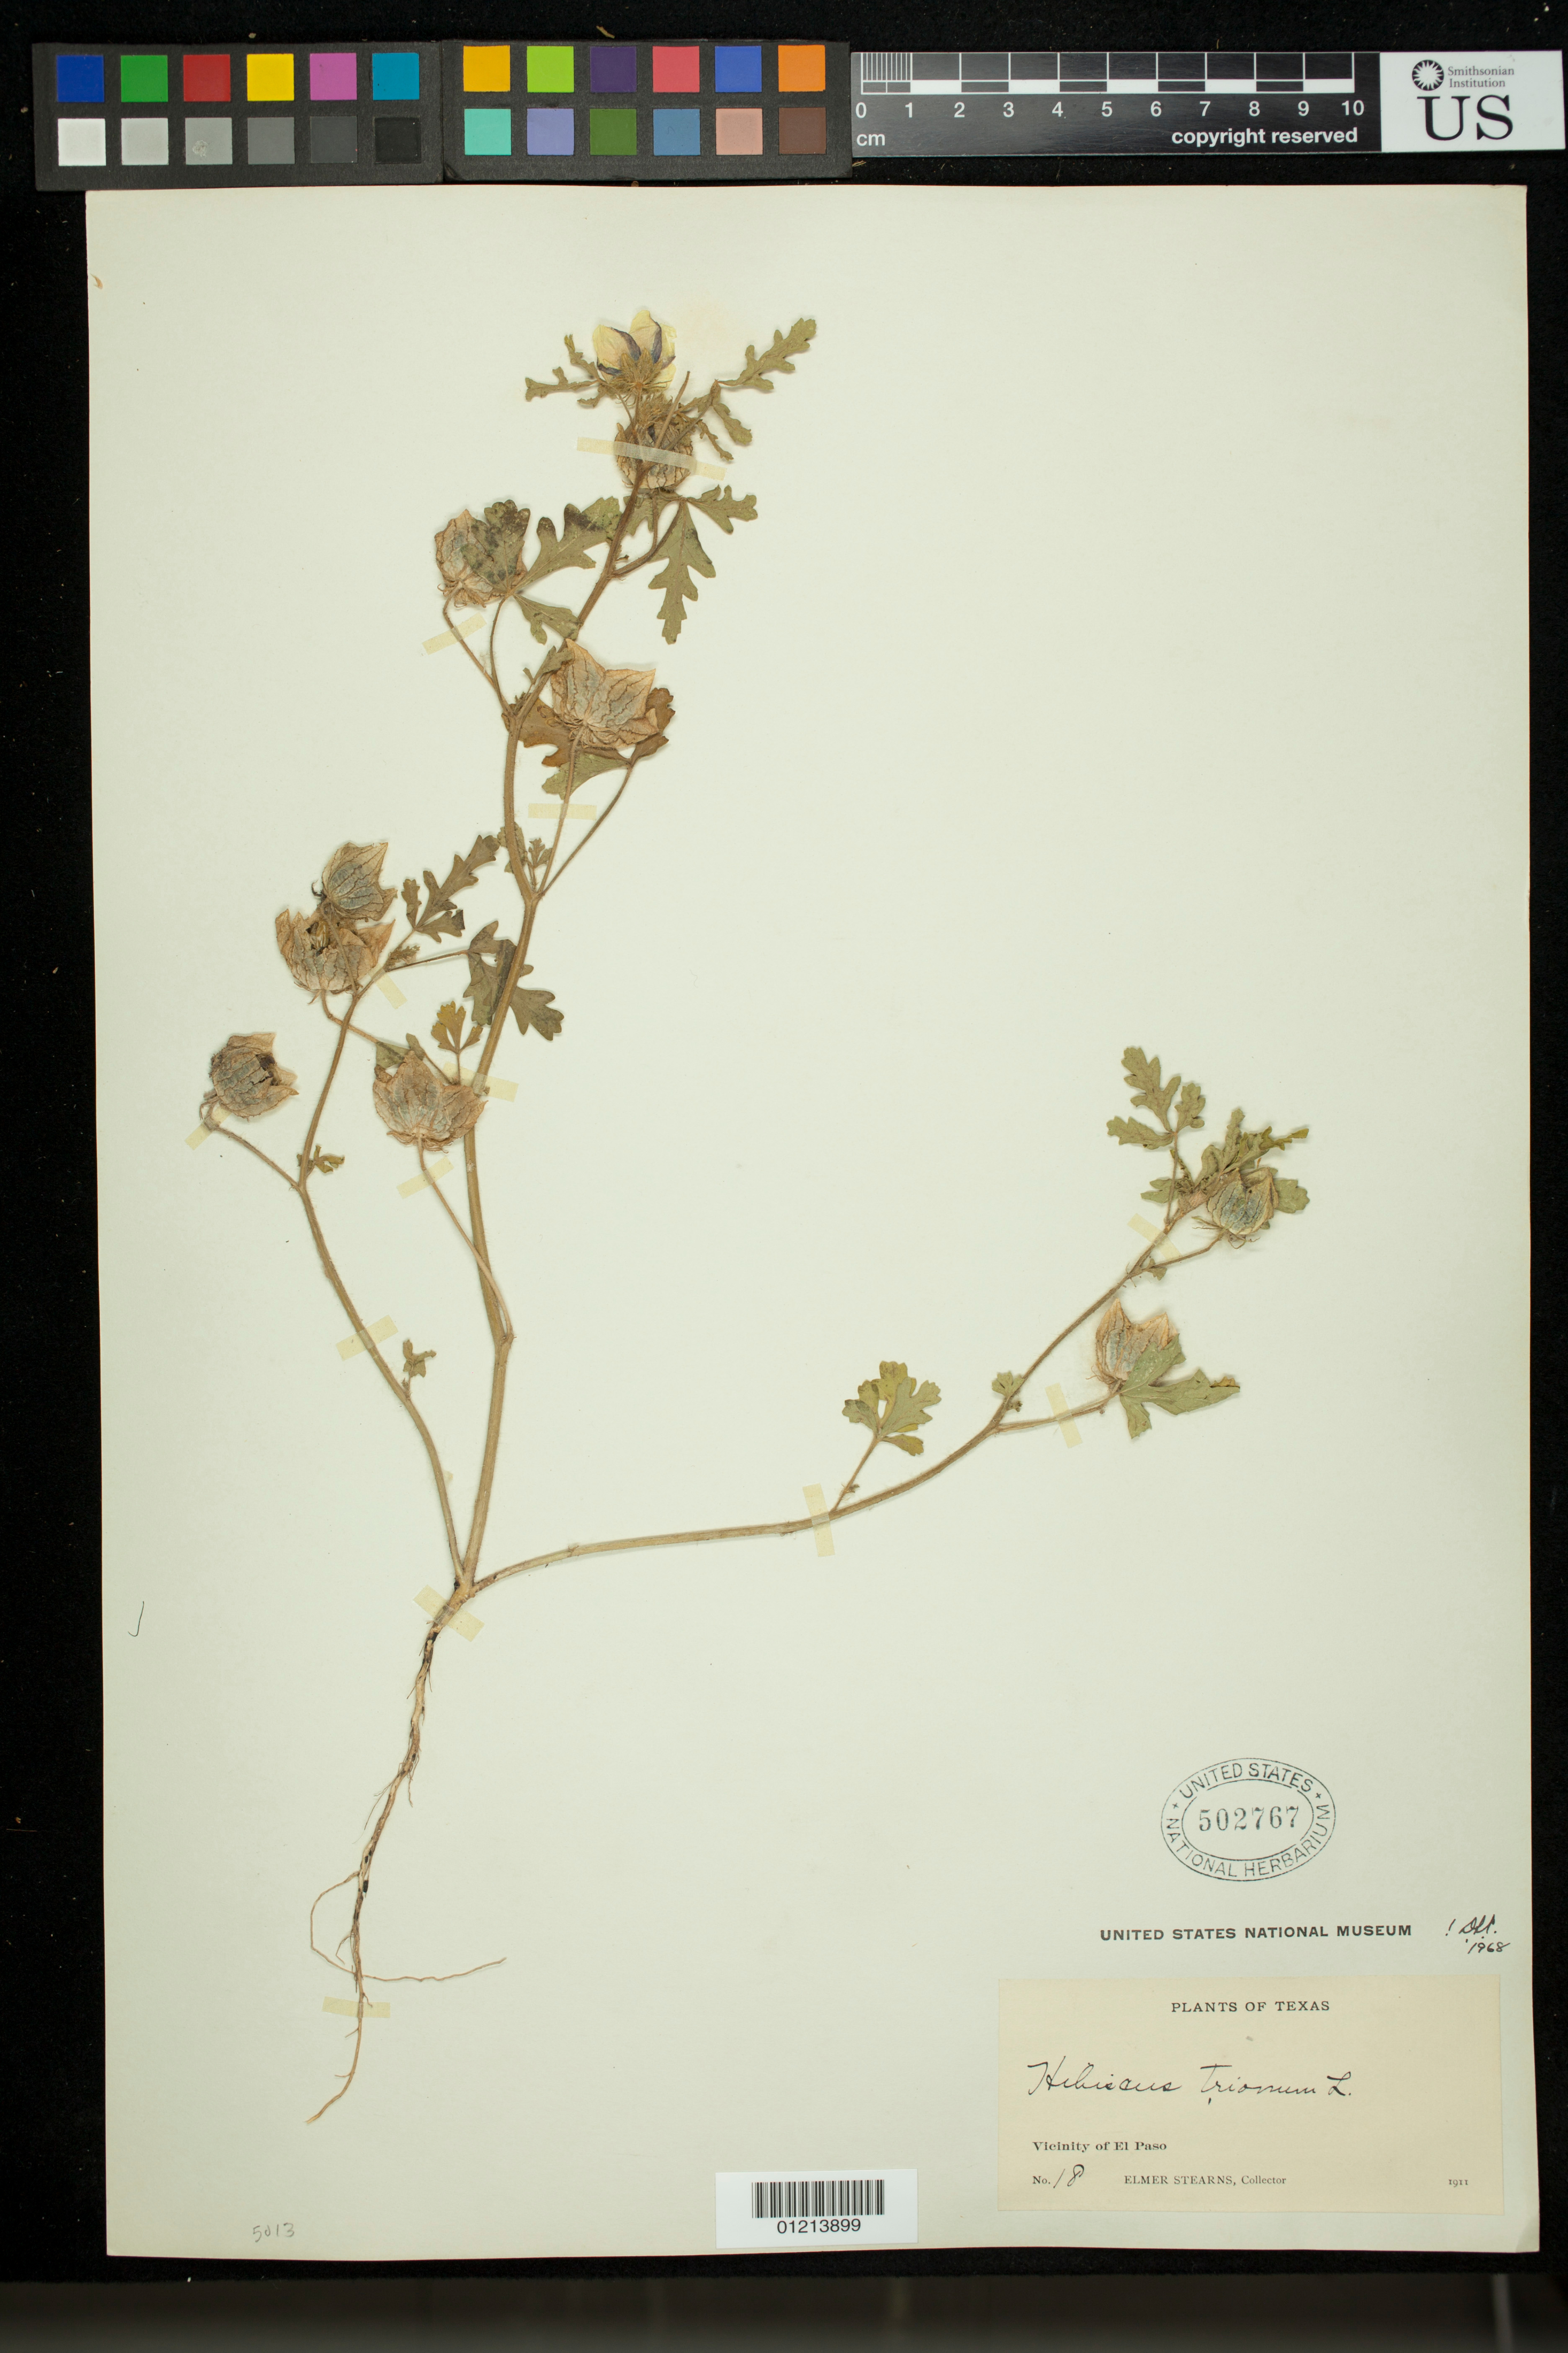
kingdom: Plantae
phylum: Tracheophyta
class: Magnoliopsida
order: Malvales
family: Malvaceae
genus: Hibiscus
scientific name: Hibiscus trionum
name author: L.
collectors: E. Stearns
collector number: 18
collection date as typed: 1911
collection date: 1911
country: United States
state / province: Texas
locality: Vicinity of El Paso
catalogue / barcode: US 502767